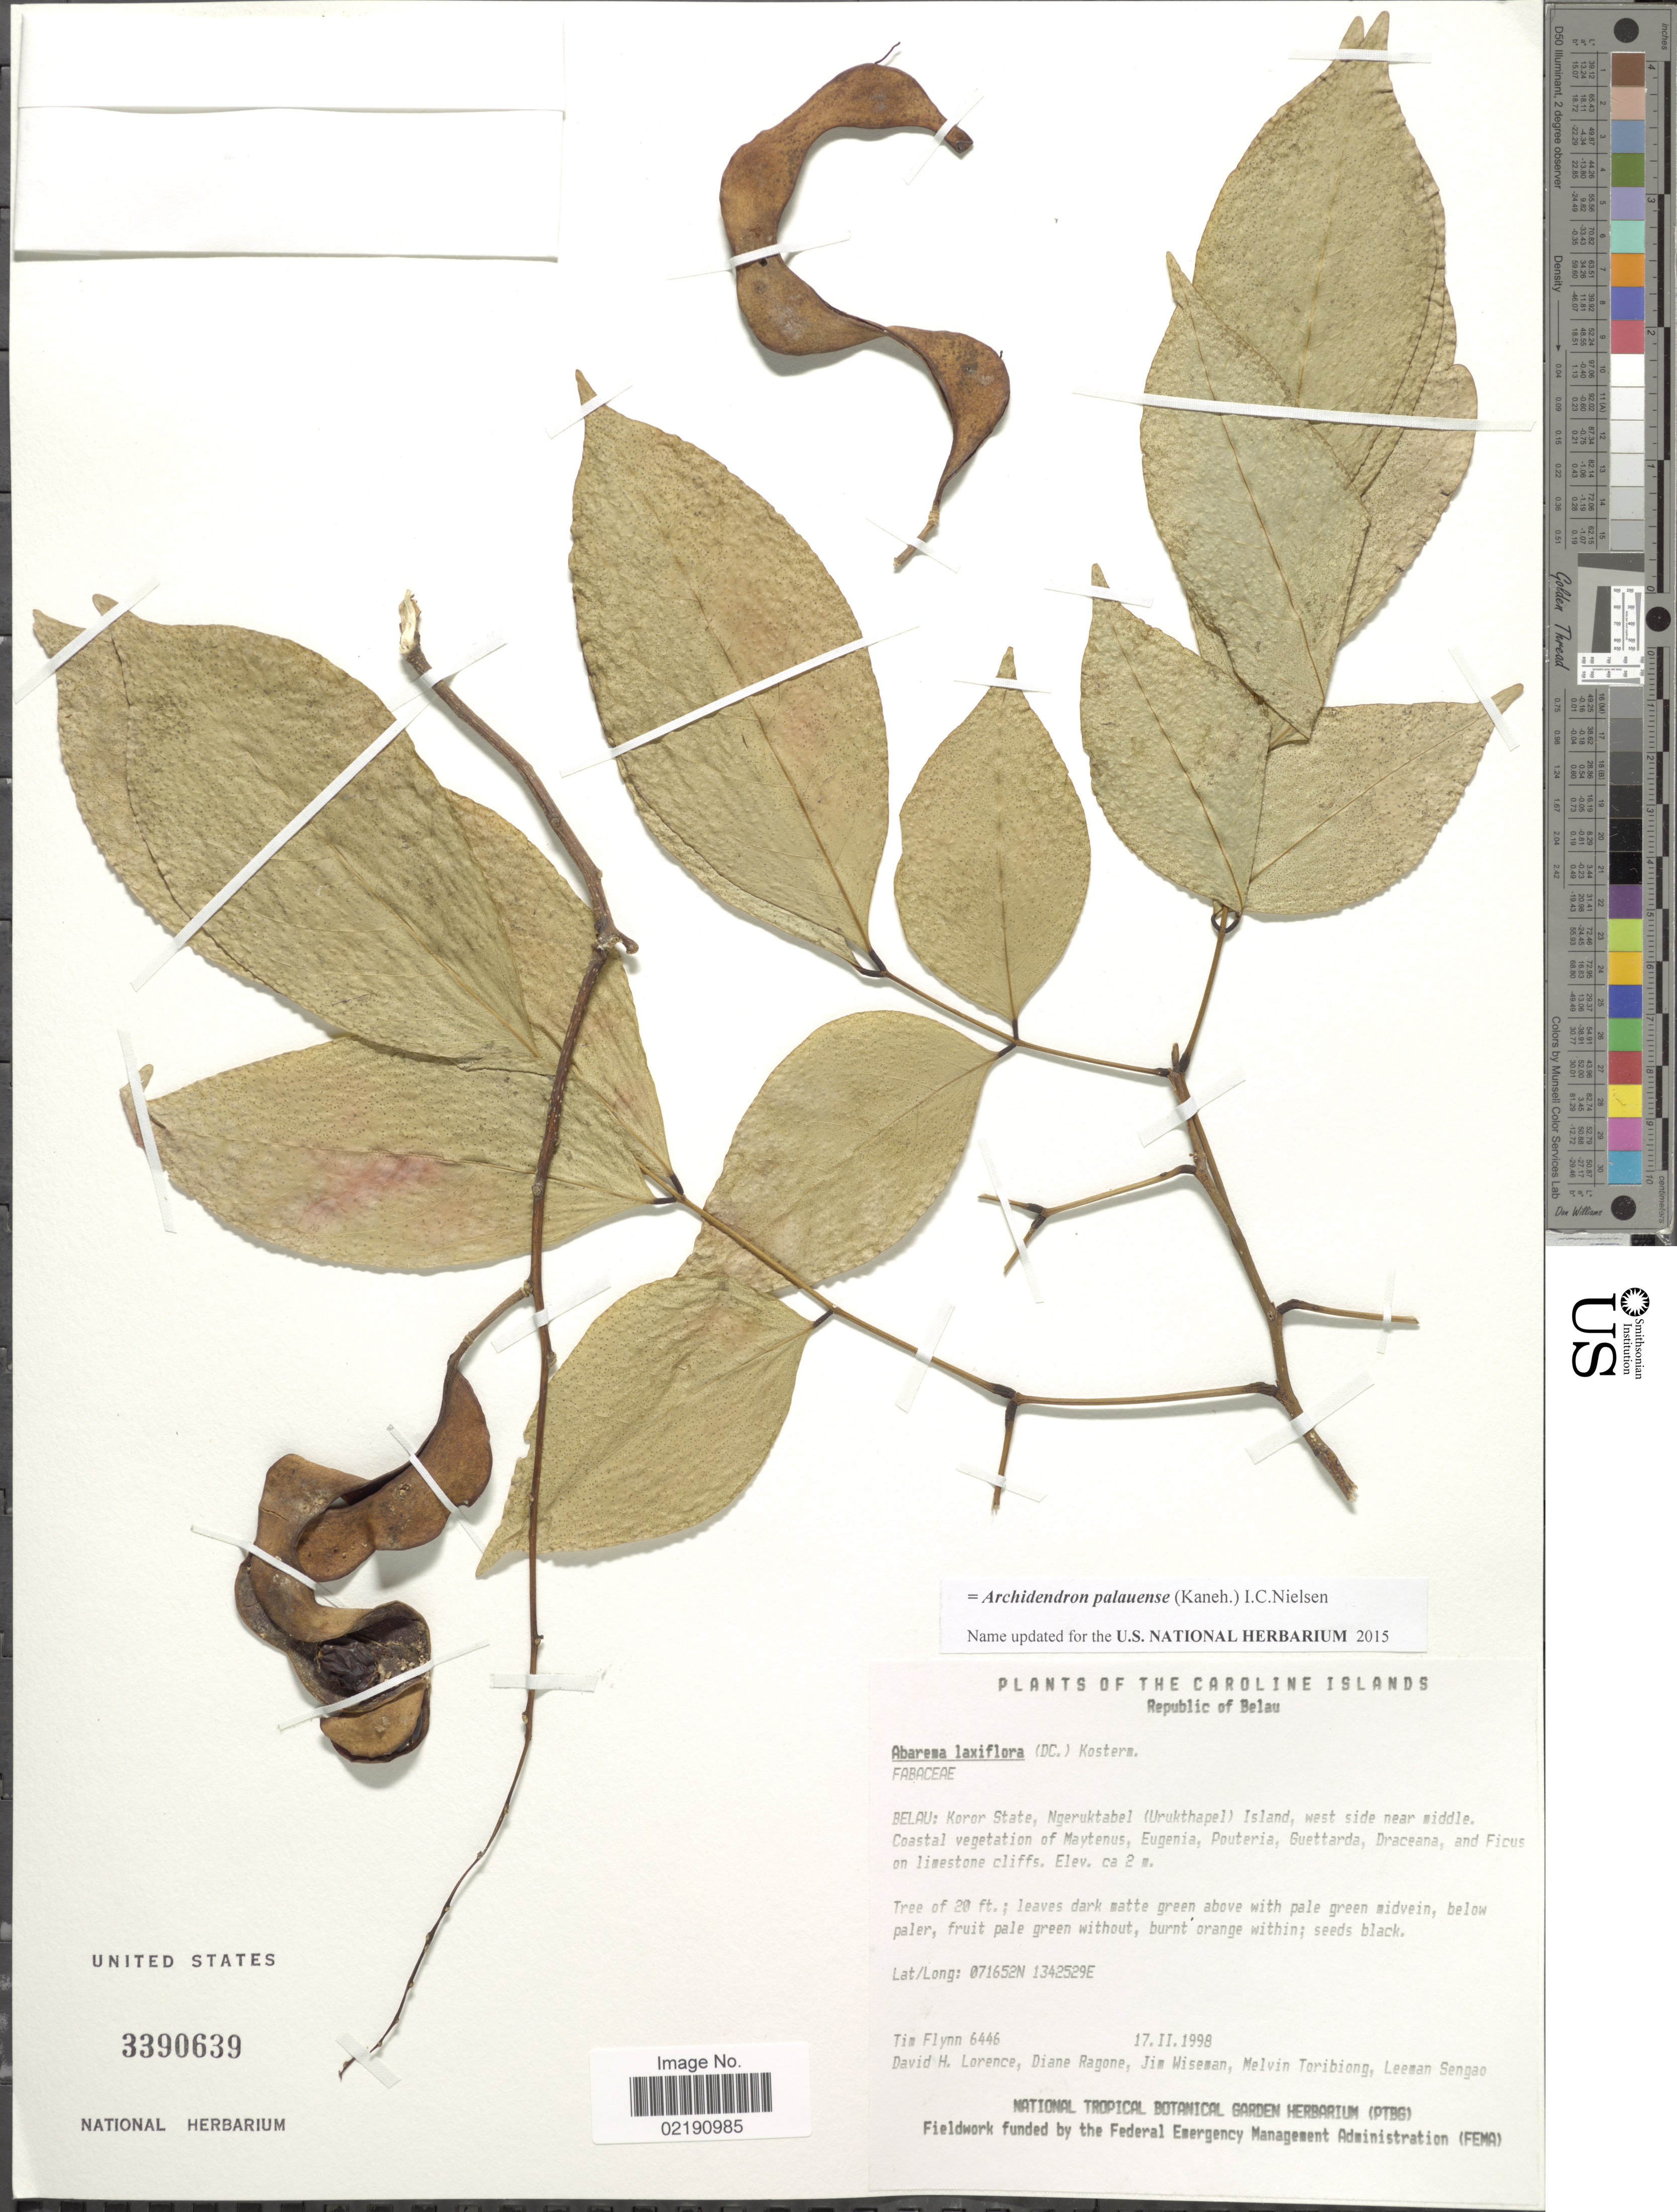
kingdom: Plantae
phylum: Tracheophyta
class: Magnoliopsida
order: Fabales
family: Fabaceae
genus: Archidendron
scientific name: Archidendron palauense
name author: (Kaneh.) I.C. Nielsen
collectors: T. Flynn, D. Lorence, D. Ragone, J. Wiseman & et al.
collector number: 6446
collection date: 1998-02-17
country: Palau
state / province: Koror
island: Ngeruktabel [Urukthapel]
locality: Koror State, Ngeruktabel (Urukthapel) Island, west side near middle Coastal vegetation, on limestone cliffs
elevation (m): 2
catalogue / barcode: US 3390639